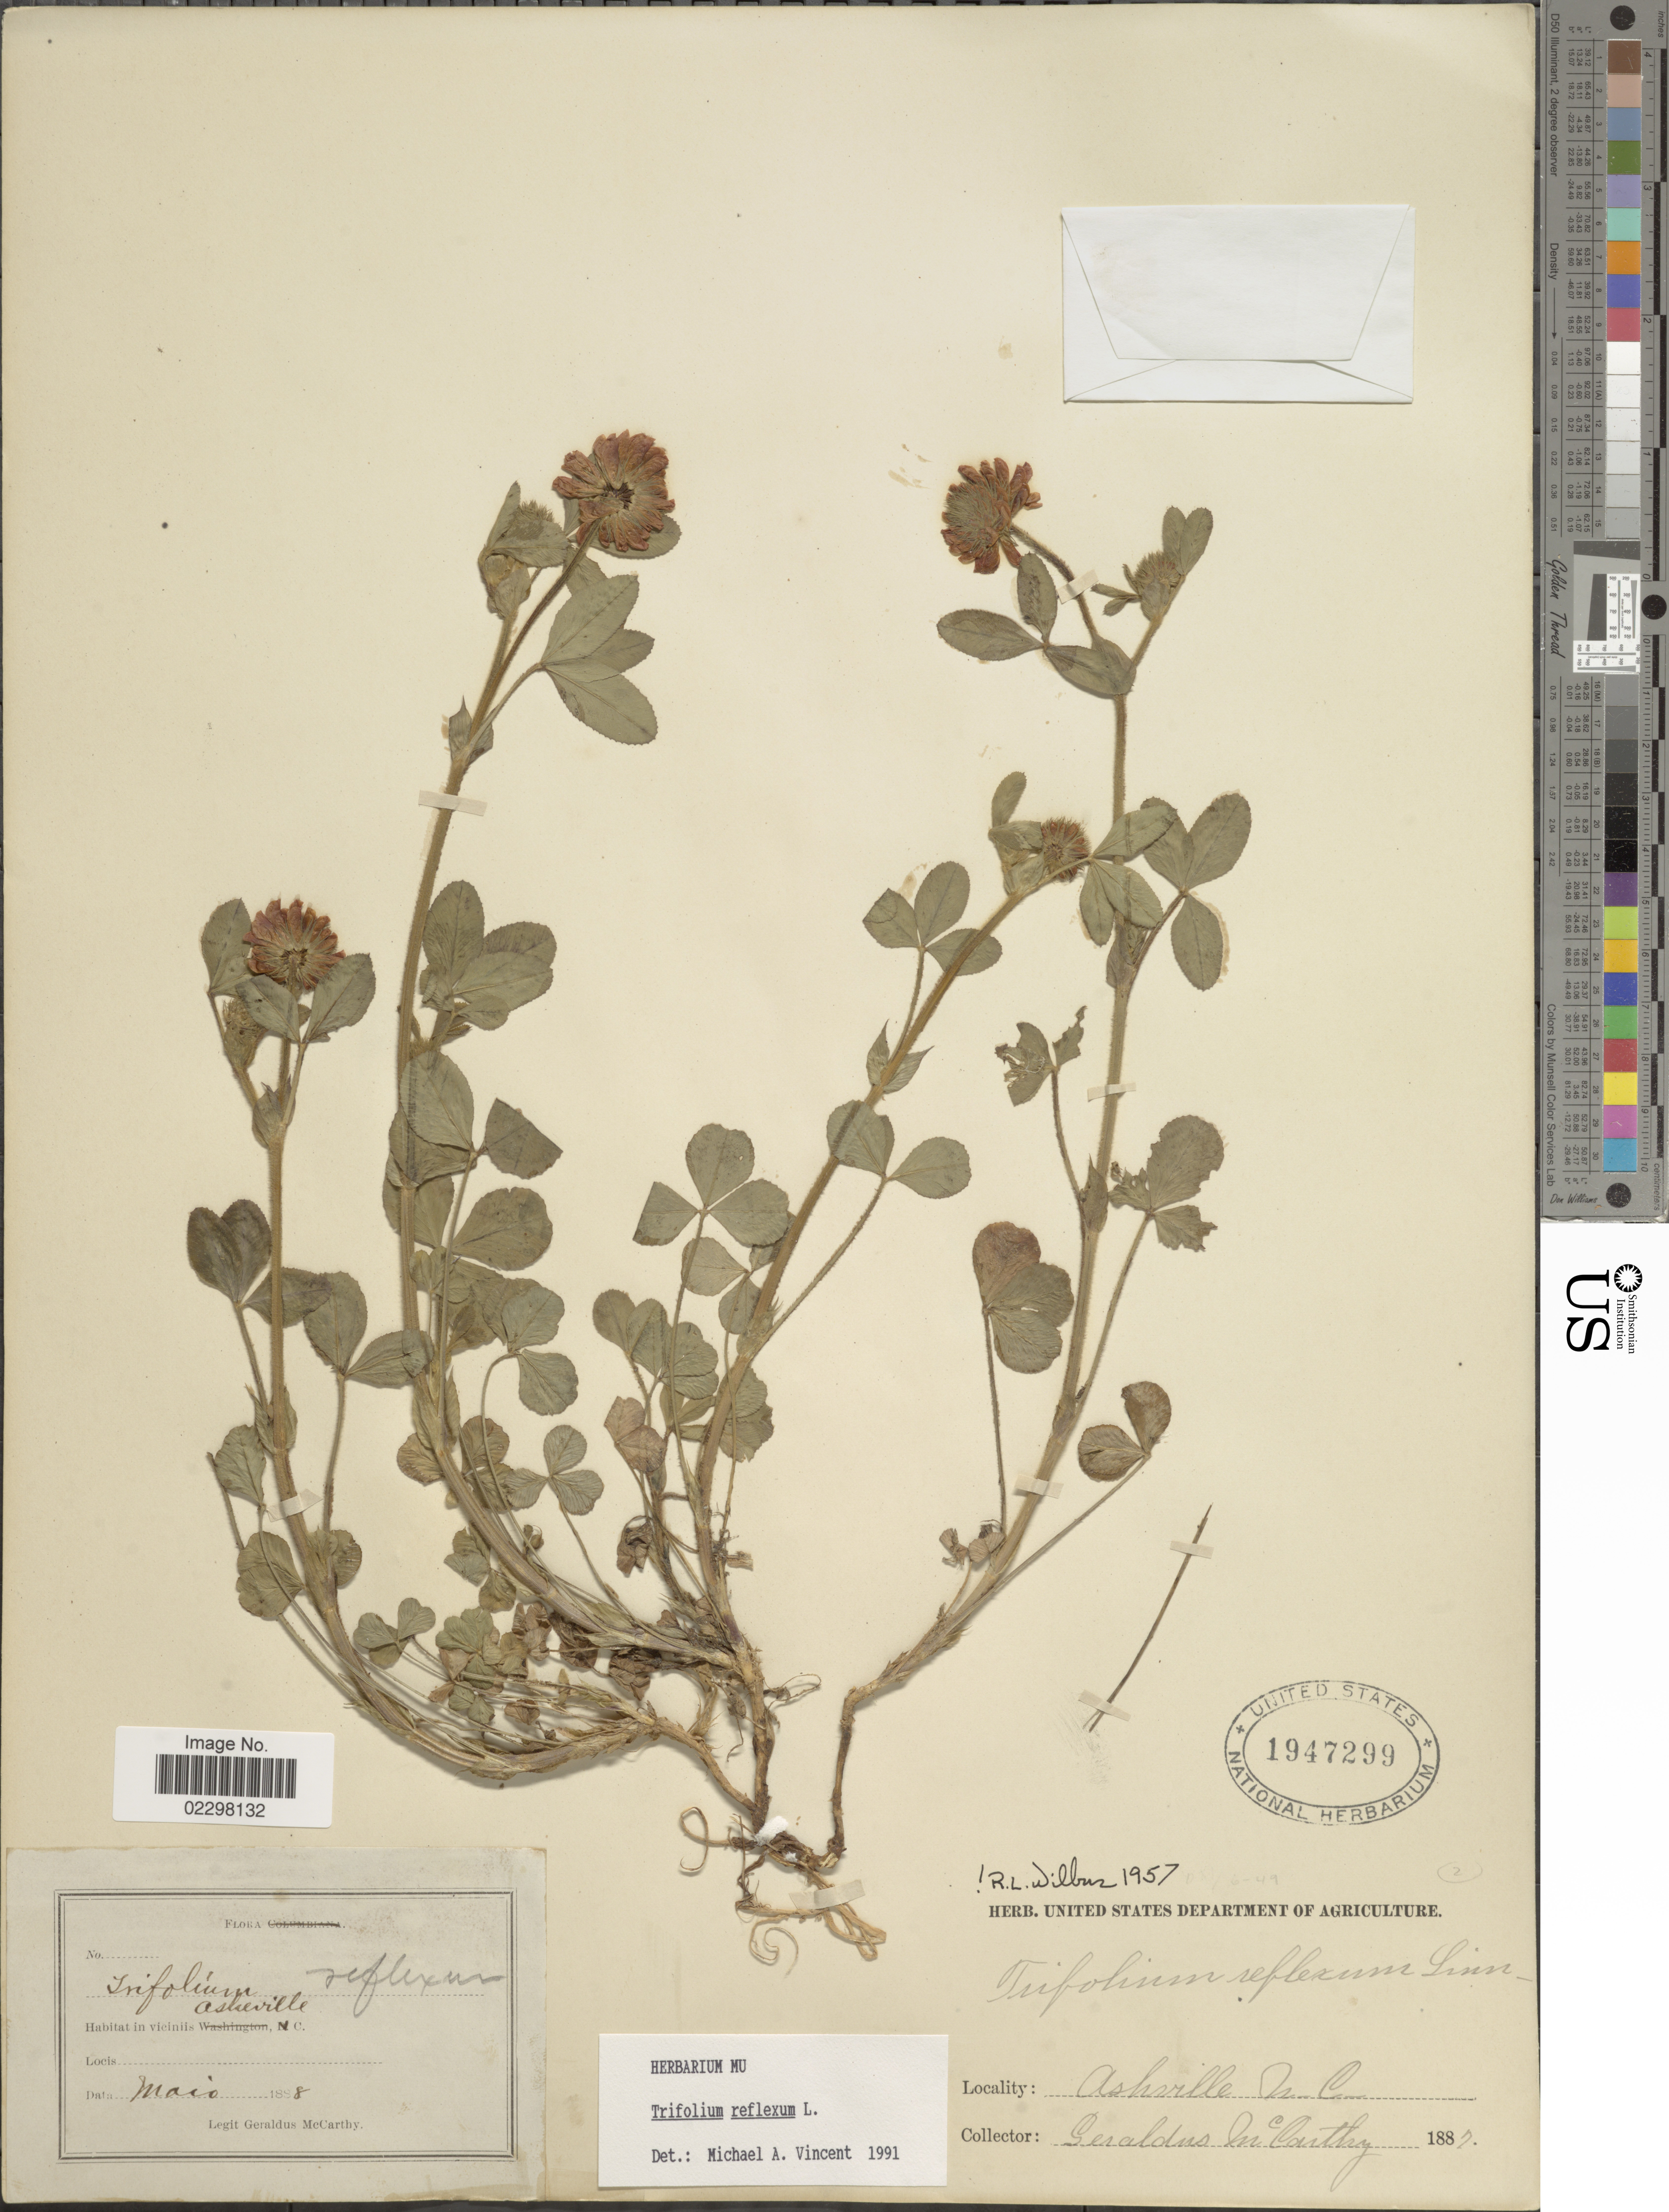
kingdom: Plantae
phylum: Tracheophyta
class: Magnoliopsida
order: Fabales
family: Fabaceae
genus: Trifolium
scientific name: Trifolium reflexum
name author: L.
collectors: M. McCarthy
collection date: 1888-05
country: United States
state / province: North Carolina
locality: In viciniis Asheville.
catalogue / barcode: US 1947299